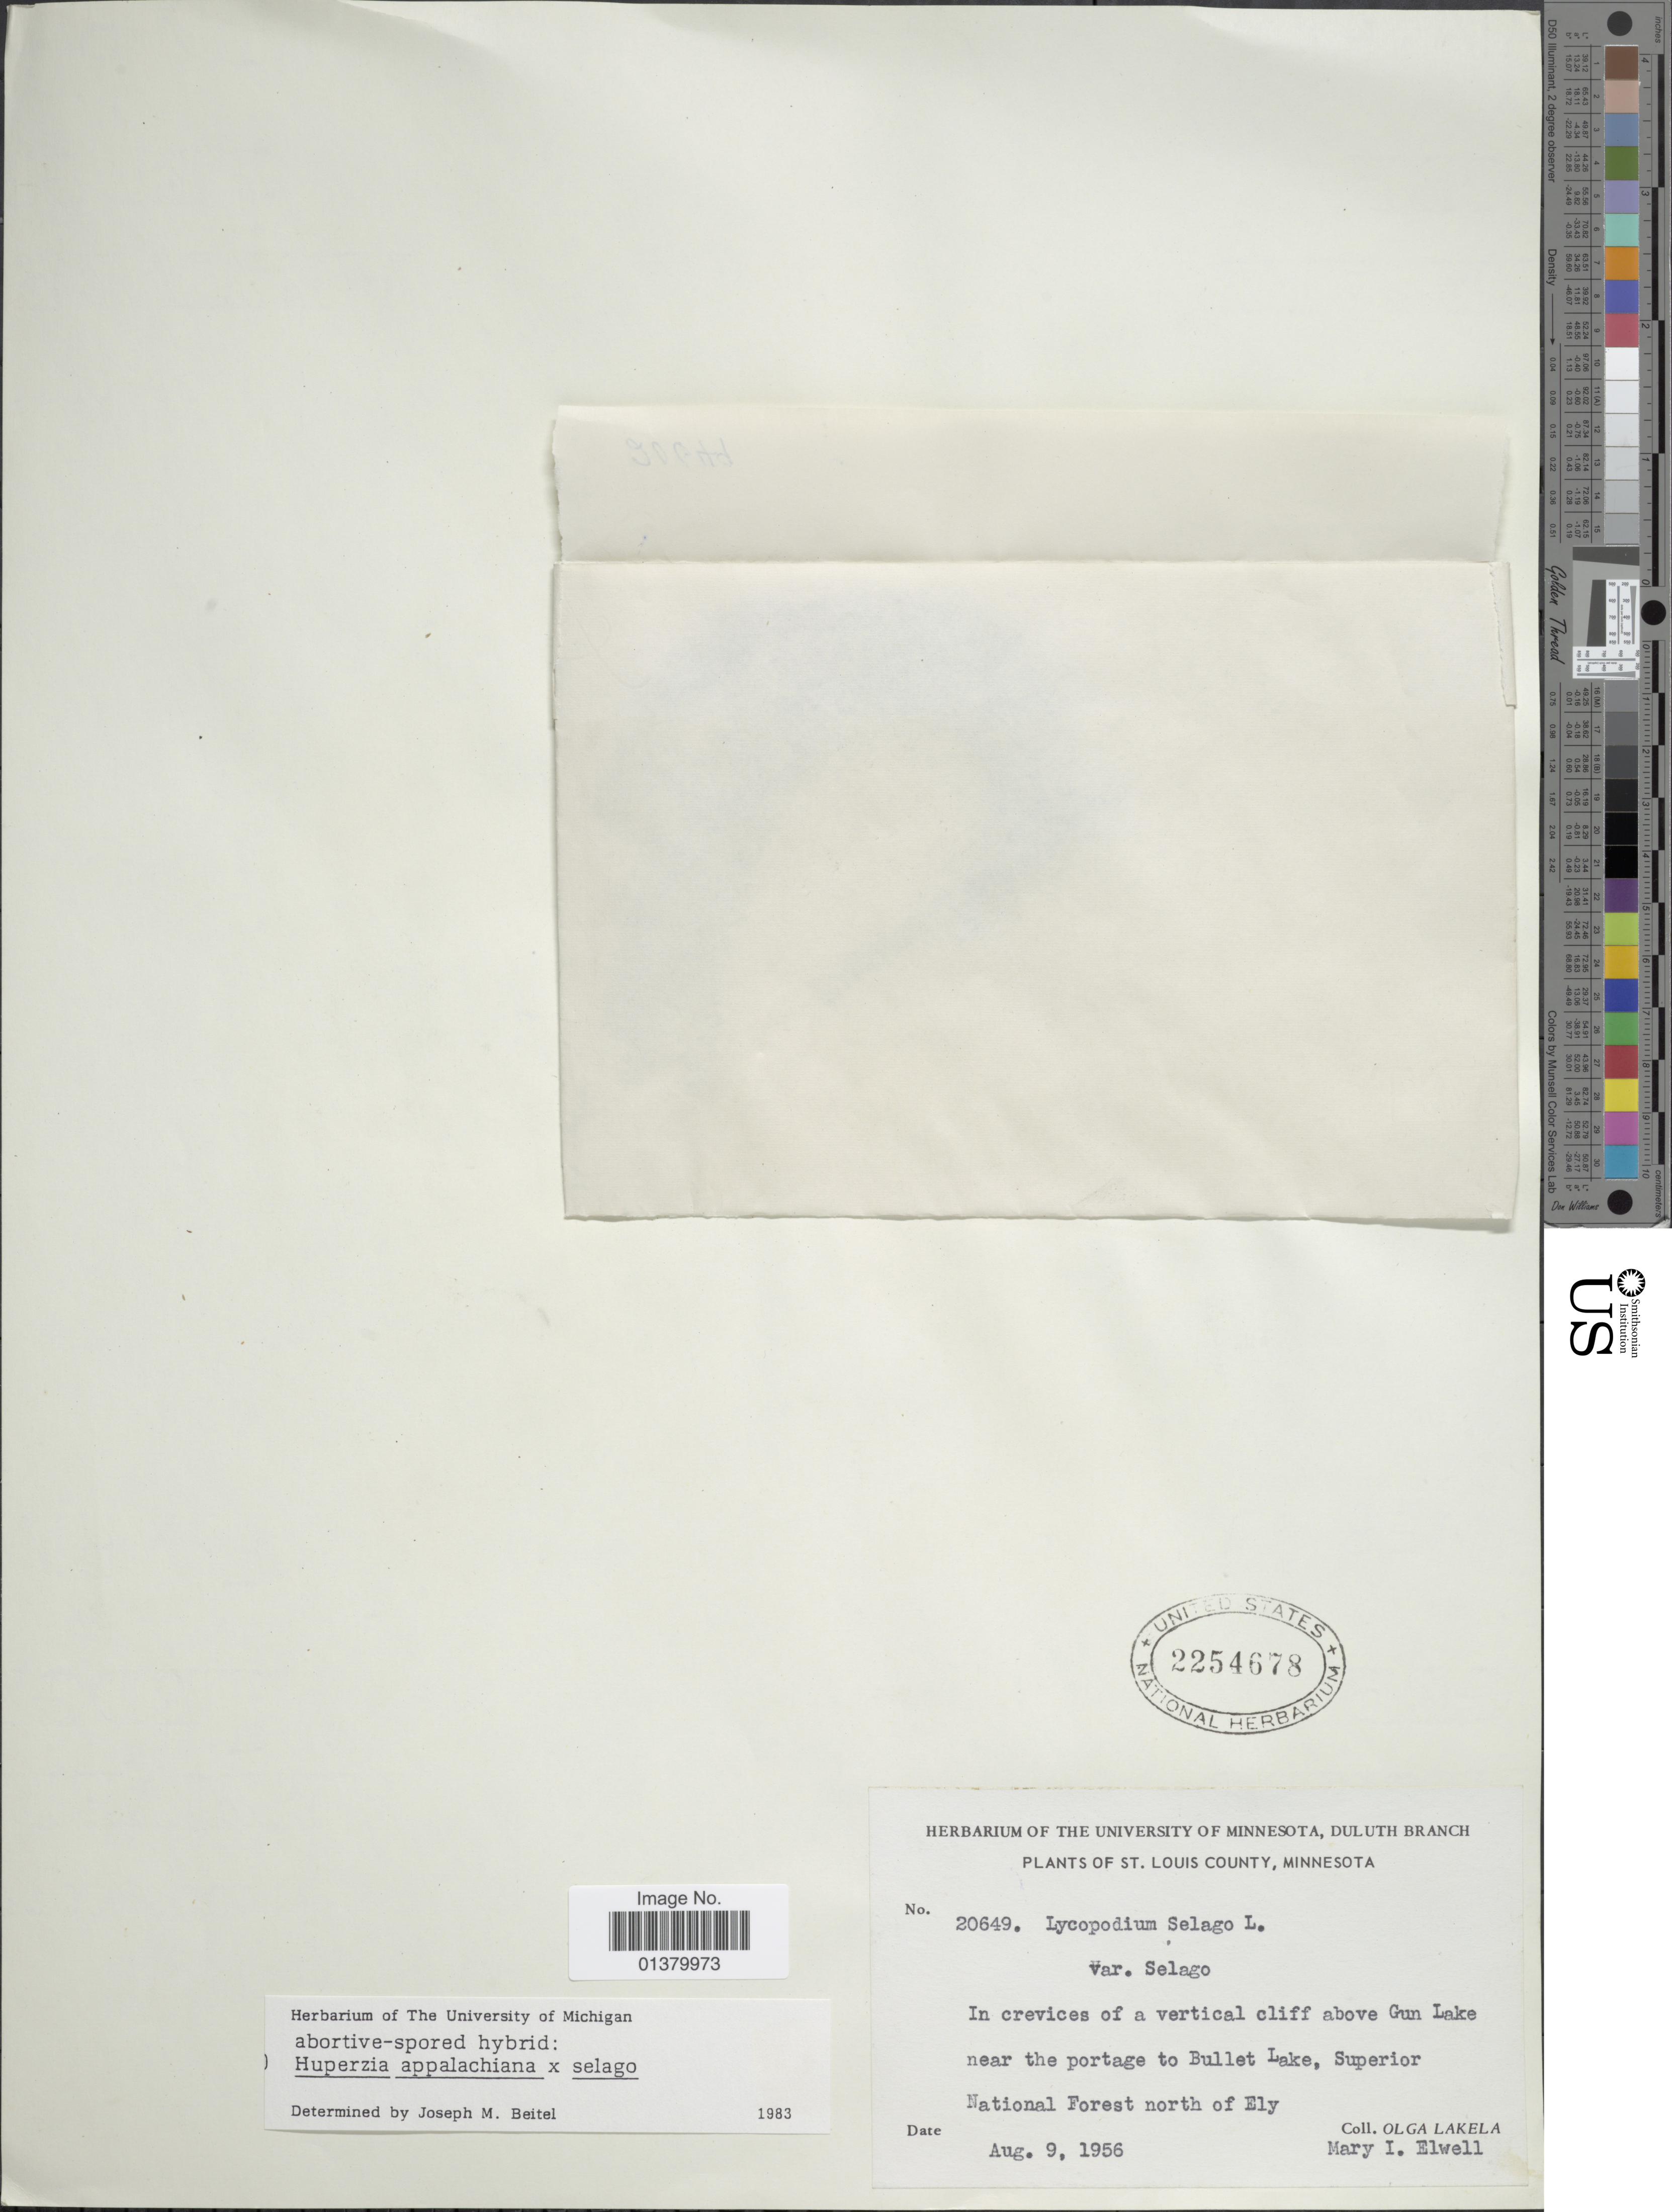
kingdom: Plantae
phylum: Tracheophyta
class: Lycopodiopsida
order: Lycopodiales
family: Lycopodiaceae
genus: Huperzia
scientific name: Huperzia appalachiana x H. selago (L.) Bernh. ex Schrank & Mart.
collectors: O. Lakela & M. Elwell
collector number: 20649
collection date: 1956-08-09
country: United States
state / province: Minnesota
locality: St Louis County, In crevices of a vertical cliff above Gun Lake near the poratge to Bullet Lake, Superior National Forest north of Ely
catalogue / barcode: US 2254678